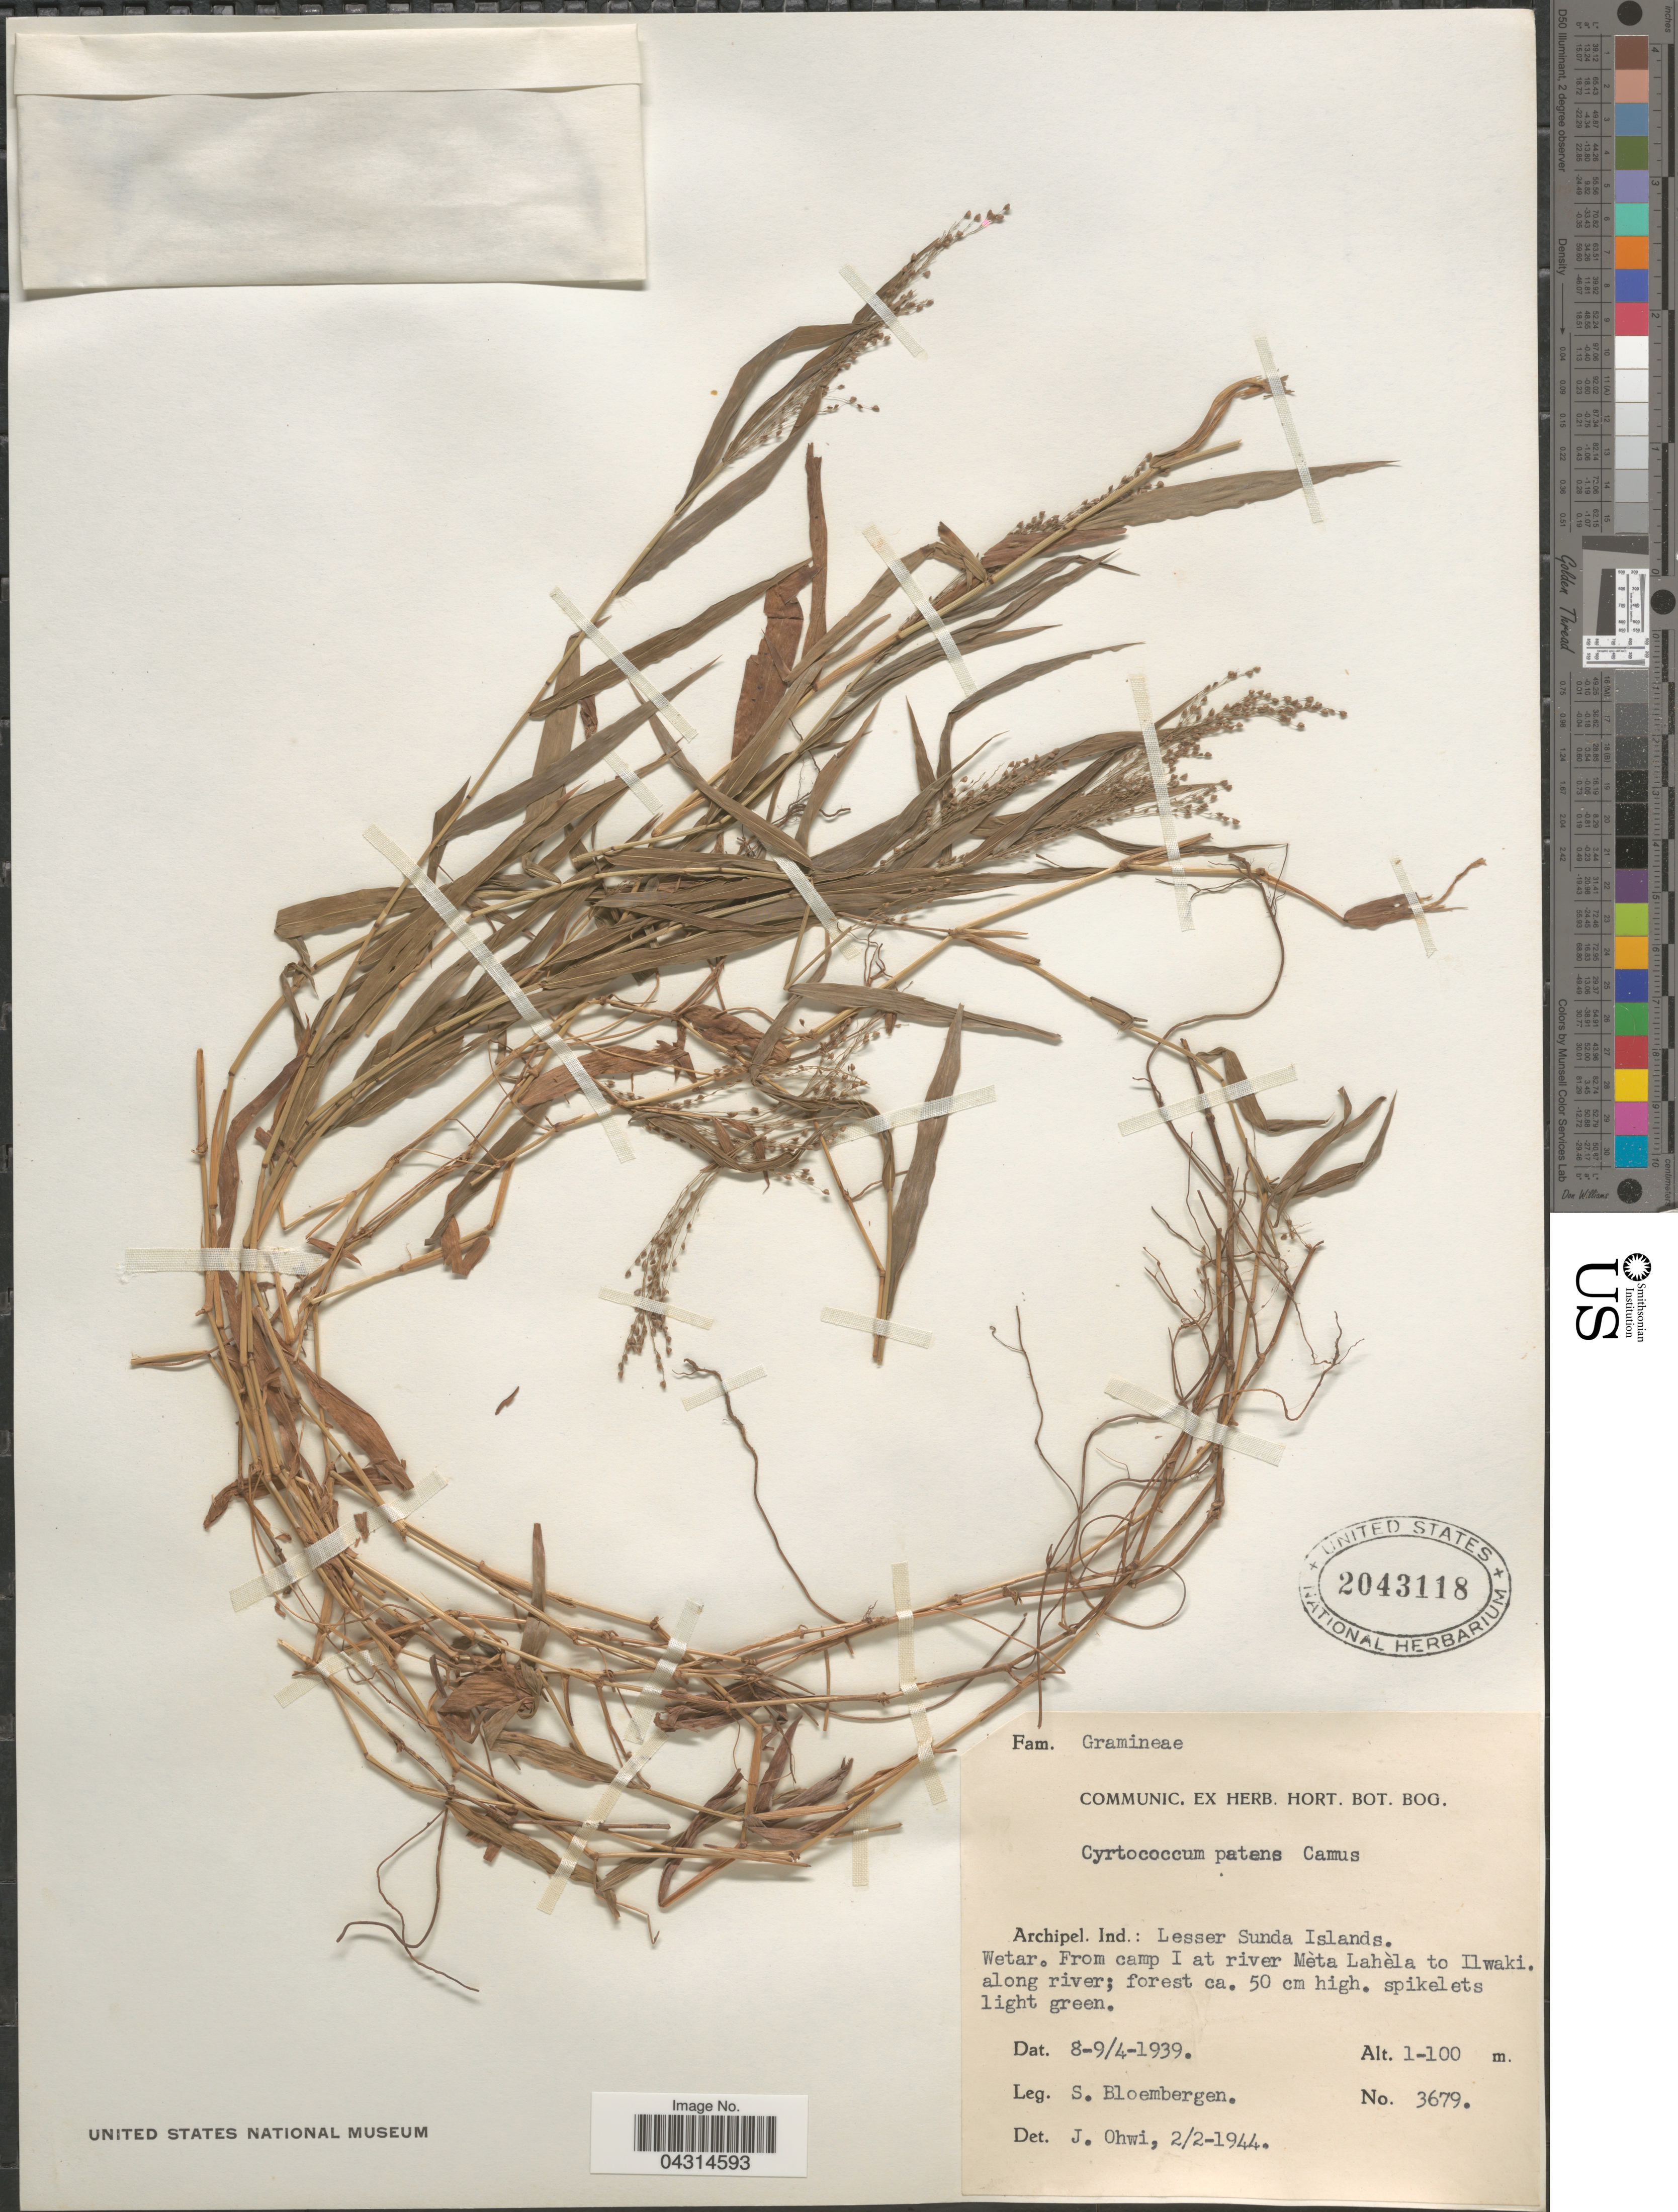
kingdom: Plantae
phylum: Tracheophyta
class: Liliopsida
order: Poales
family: Poaceae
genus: Cyrtococcum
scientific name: Cyrtococcum sp.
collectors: S. Bloembergen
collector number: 3679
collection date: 1939-04-08/1939-04-09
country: Indonesia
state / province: Nusa Tenggara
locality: Archipel. Ind.: Lesser Sunda Islands. Wetar. From camp I at river Meta Lahela to Ilwaki. along river.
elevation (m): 1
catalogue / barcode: US 2043118